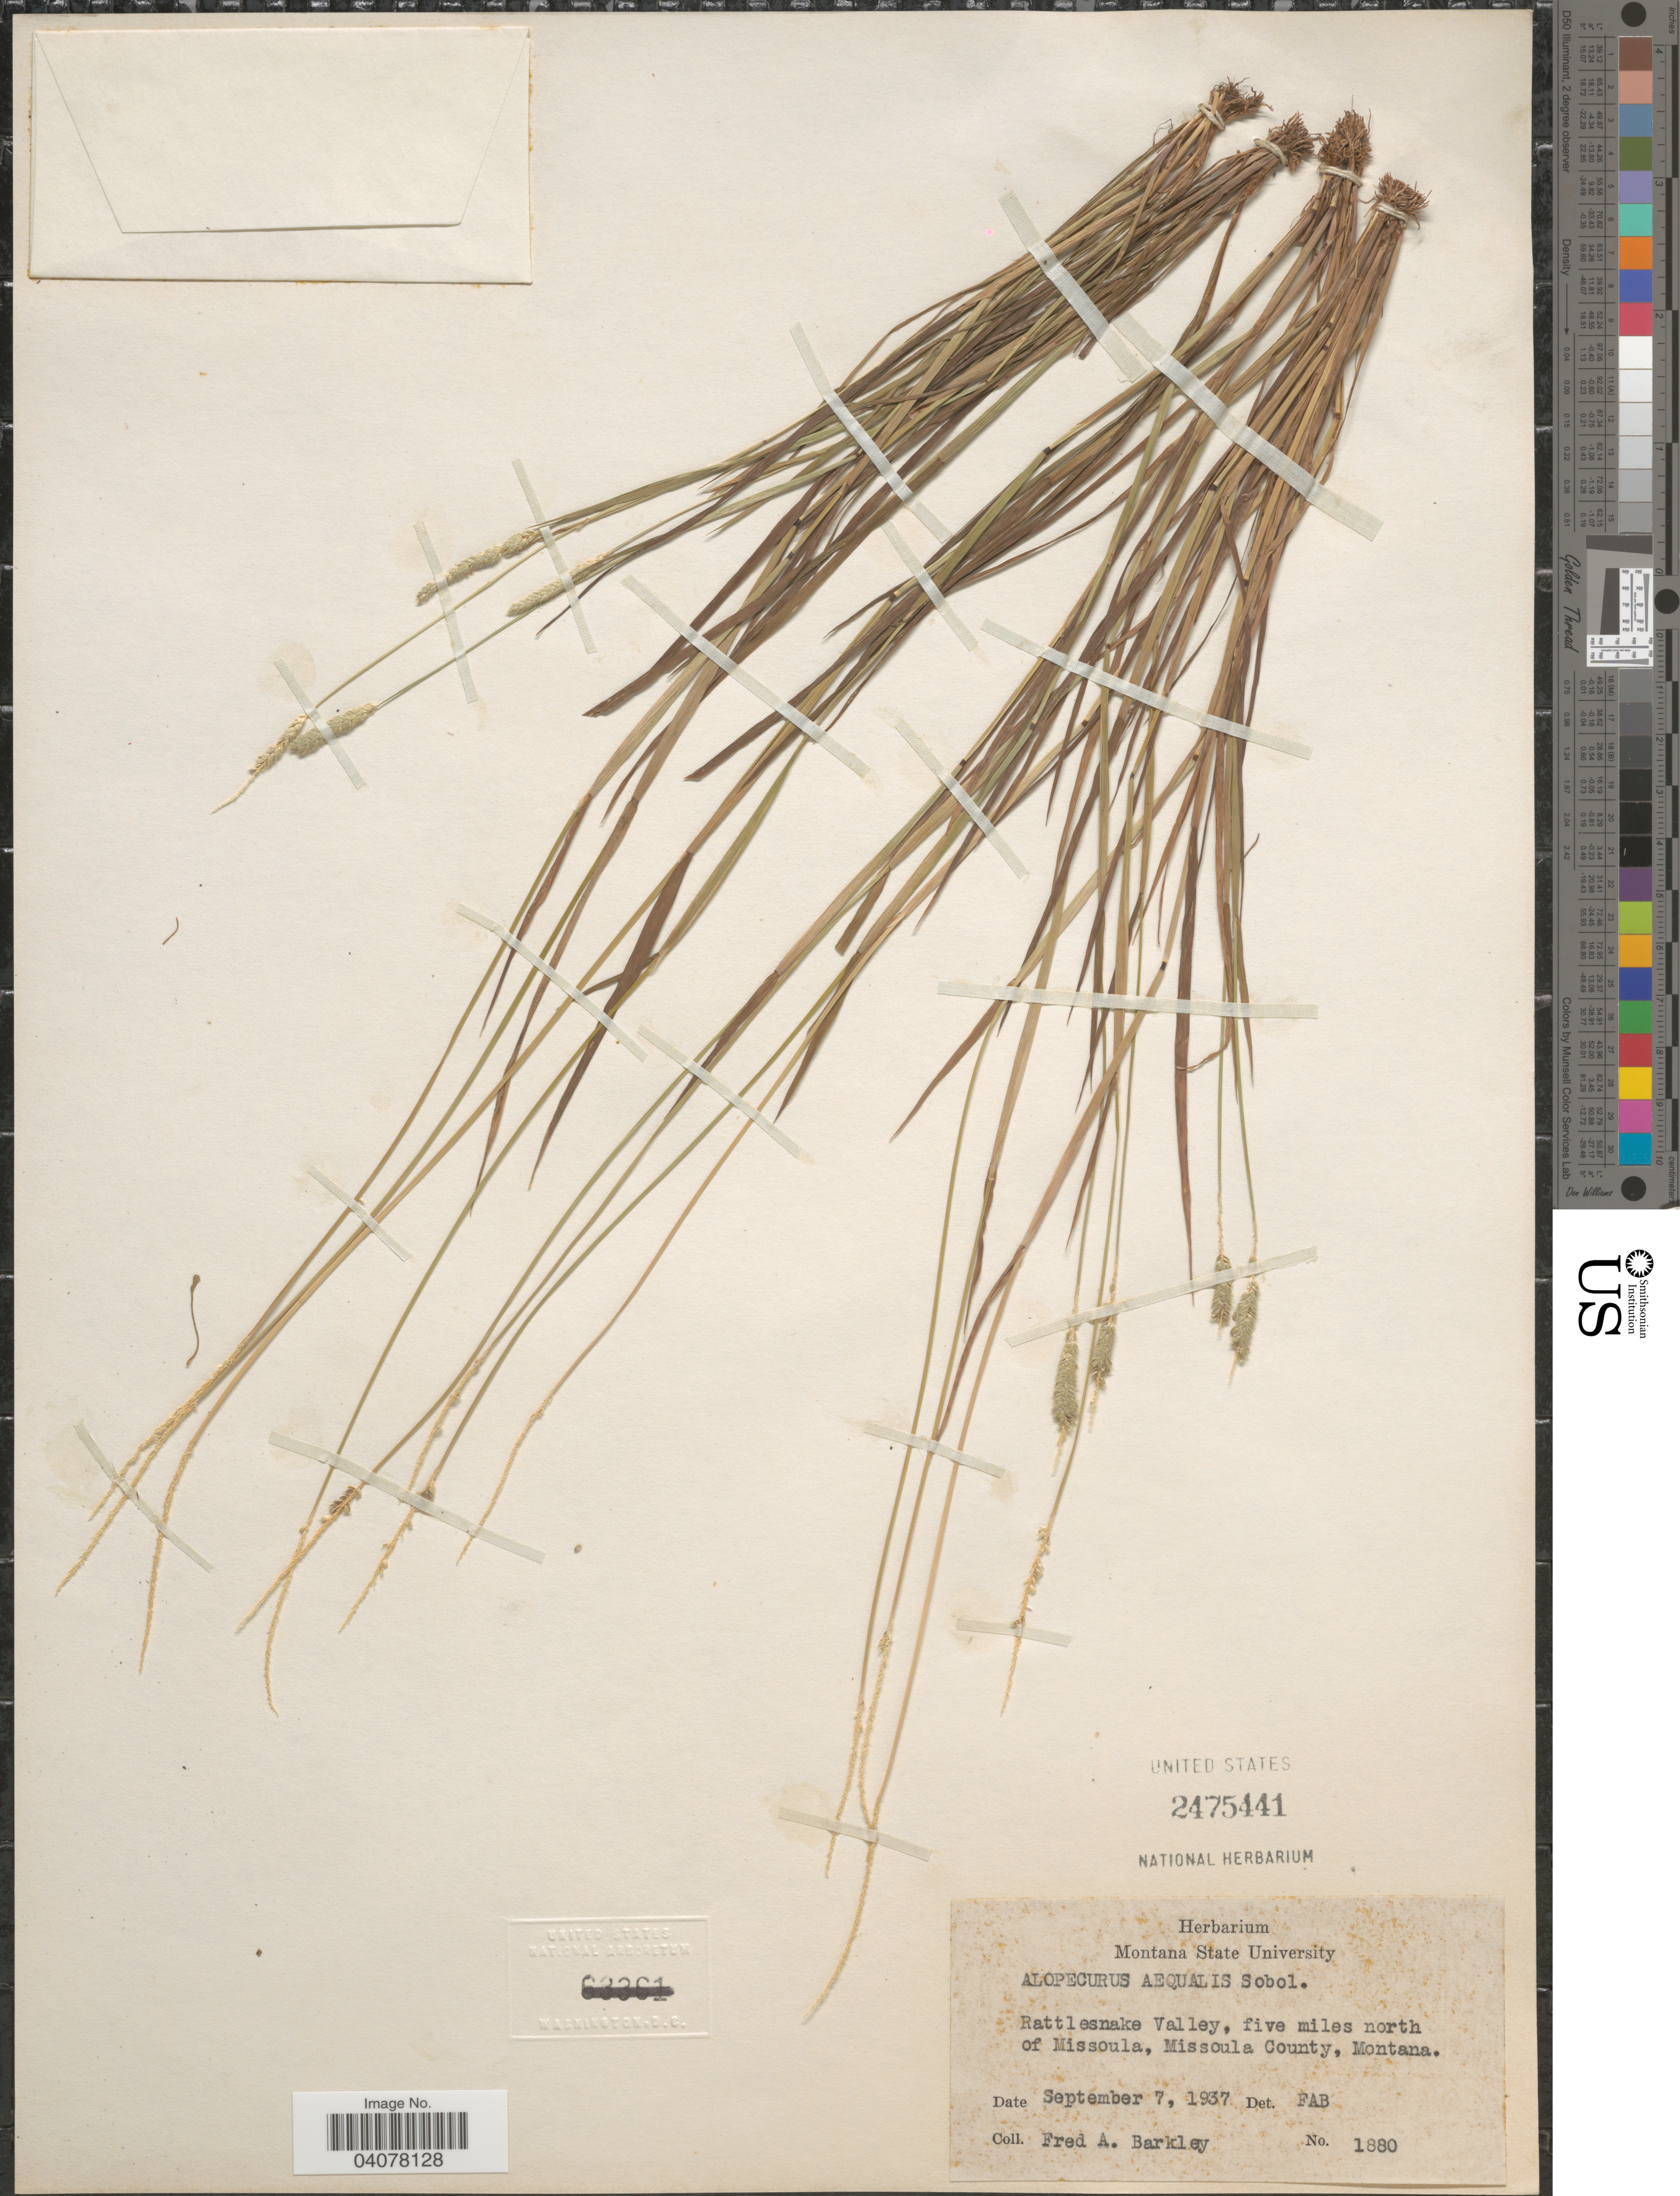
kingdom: Plantae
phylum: Tracheophyta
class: Liliopsida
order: Poales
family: Poaceae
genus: Alopecurus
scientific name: Alopecurus aequalis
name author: Sobol.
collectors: F. A. Barkley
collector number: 1880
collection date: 1937-09-07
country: United States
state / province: Montana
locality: Rattlesnake Valley, five miles north of Missoula, Missoula County.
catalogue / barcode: US 2475441